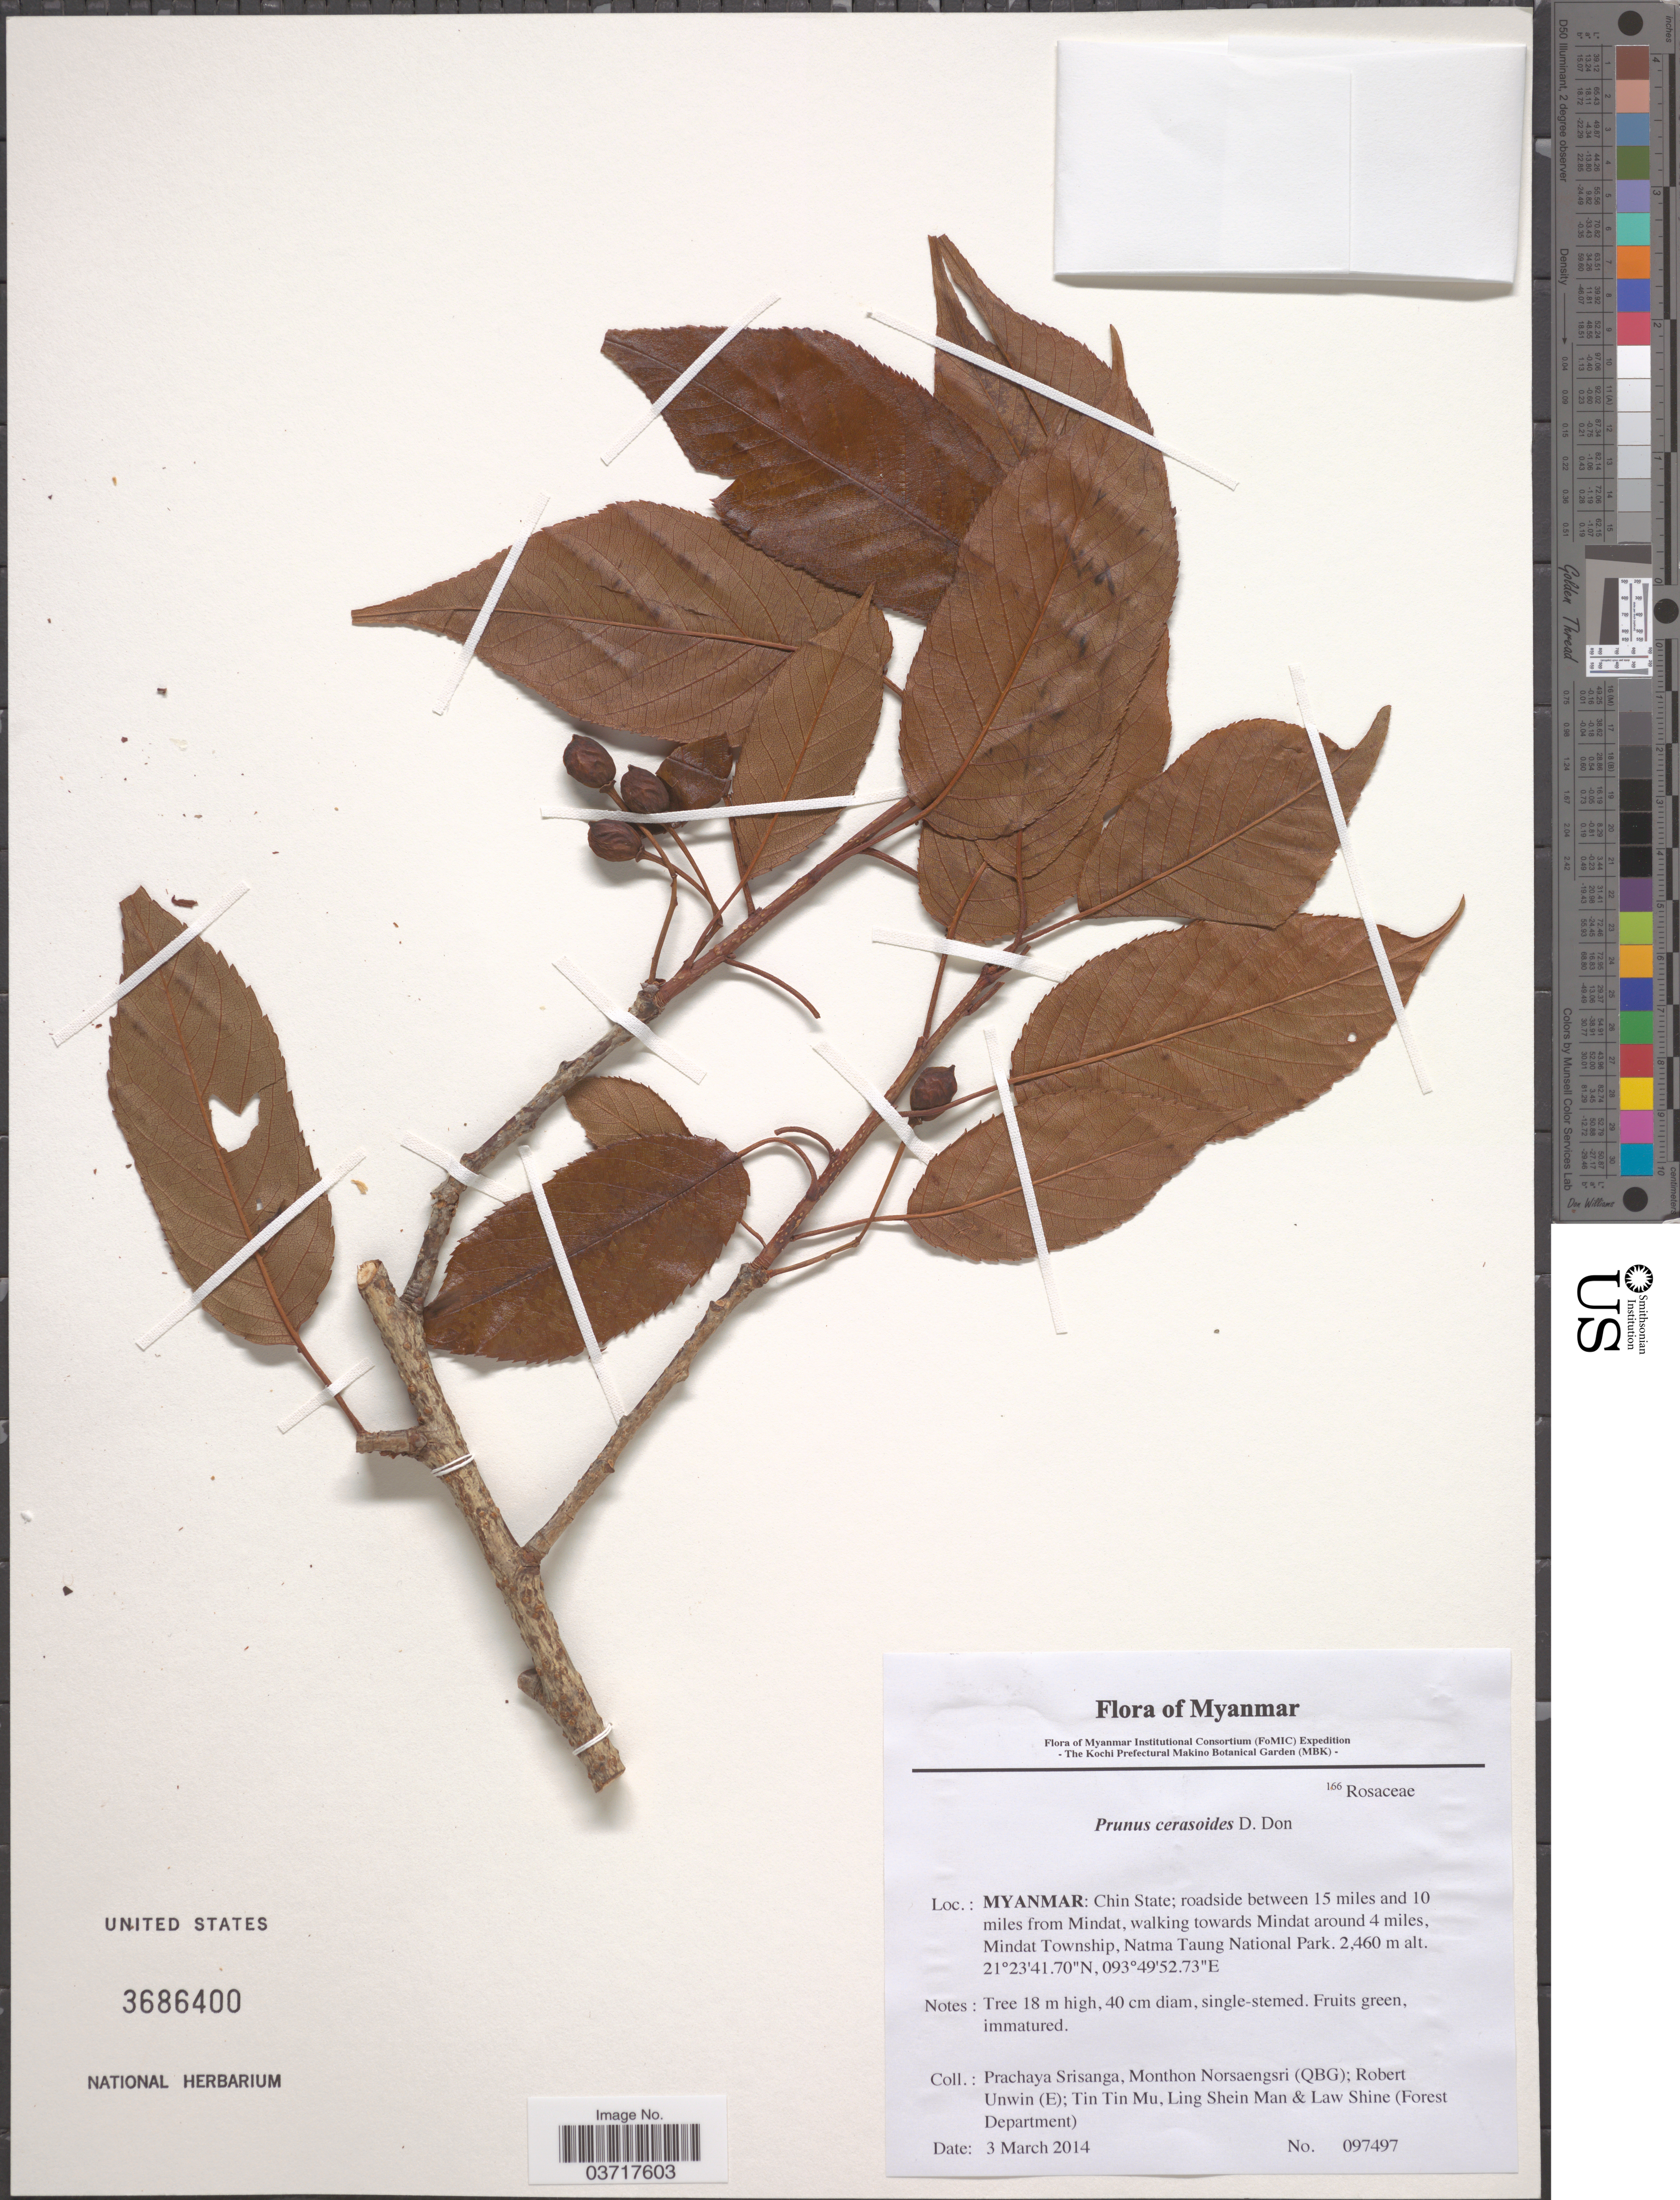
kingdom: Plantae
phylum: Tracheophyta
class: Magnoliopsida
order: Rosales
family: Rosaceae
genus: Prunus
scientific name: Prunus cerasoides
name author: Buch.-Ham. ex D. Don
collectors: P. Srisanga, R. Unwin, Tin Tin Mu, Ling Shein Man & et al.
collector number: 097497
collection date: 2014-03-03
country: Myanmar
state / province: Chin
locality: Roadside between 15 miles and 10 miles from Mindat, walking towards Mindat around 4 miles, Mindat Township, Natma Taung National Park.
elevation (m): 2460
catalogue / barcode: US 3686400